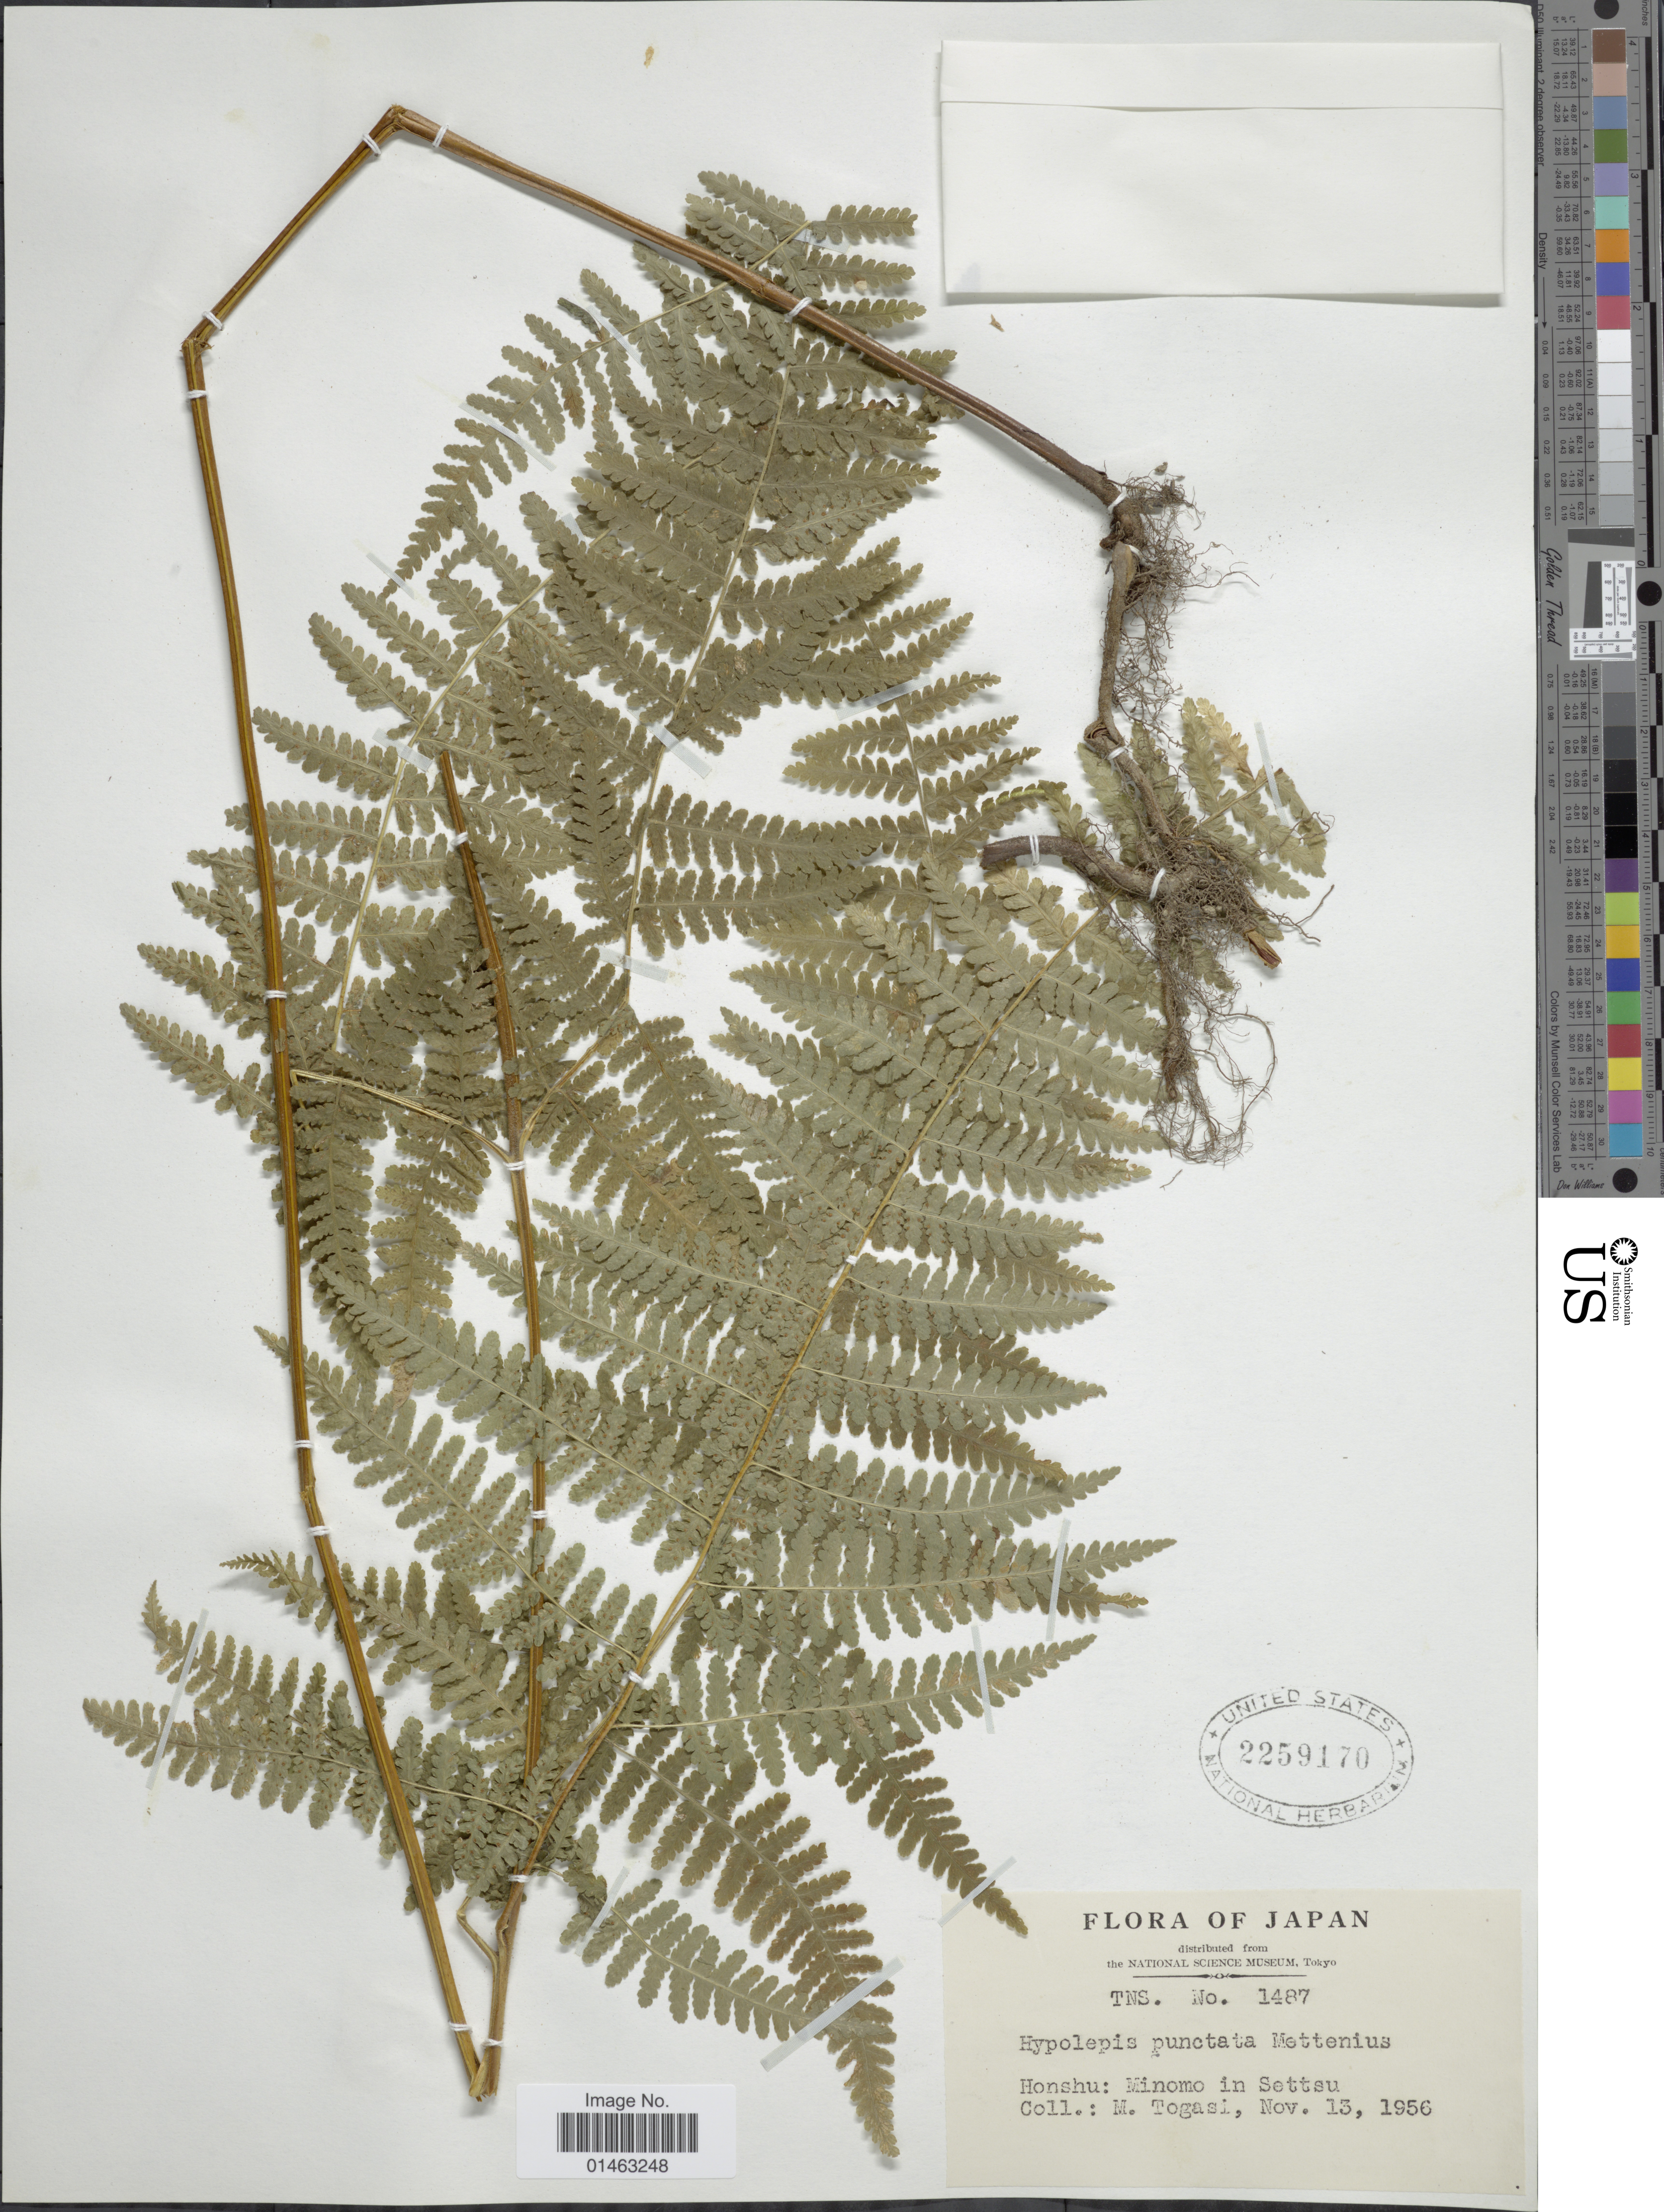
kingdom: Plantae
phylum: Tracheophyta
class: Polypodiopsida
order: Polypodiales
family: Dennstaedtiaceae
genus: Hypolepis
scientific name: Hypolepis punctata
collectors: M. Togasi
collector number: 1487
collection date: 1956-11-13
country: Japan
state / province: Osaka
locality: Honshu: Minomo in Settsu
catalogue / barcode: US 2259170